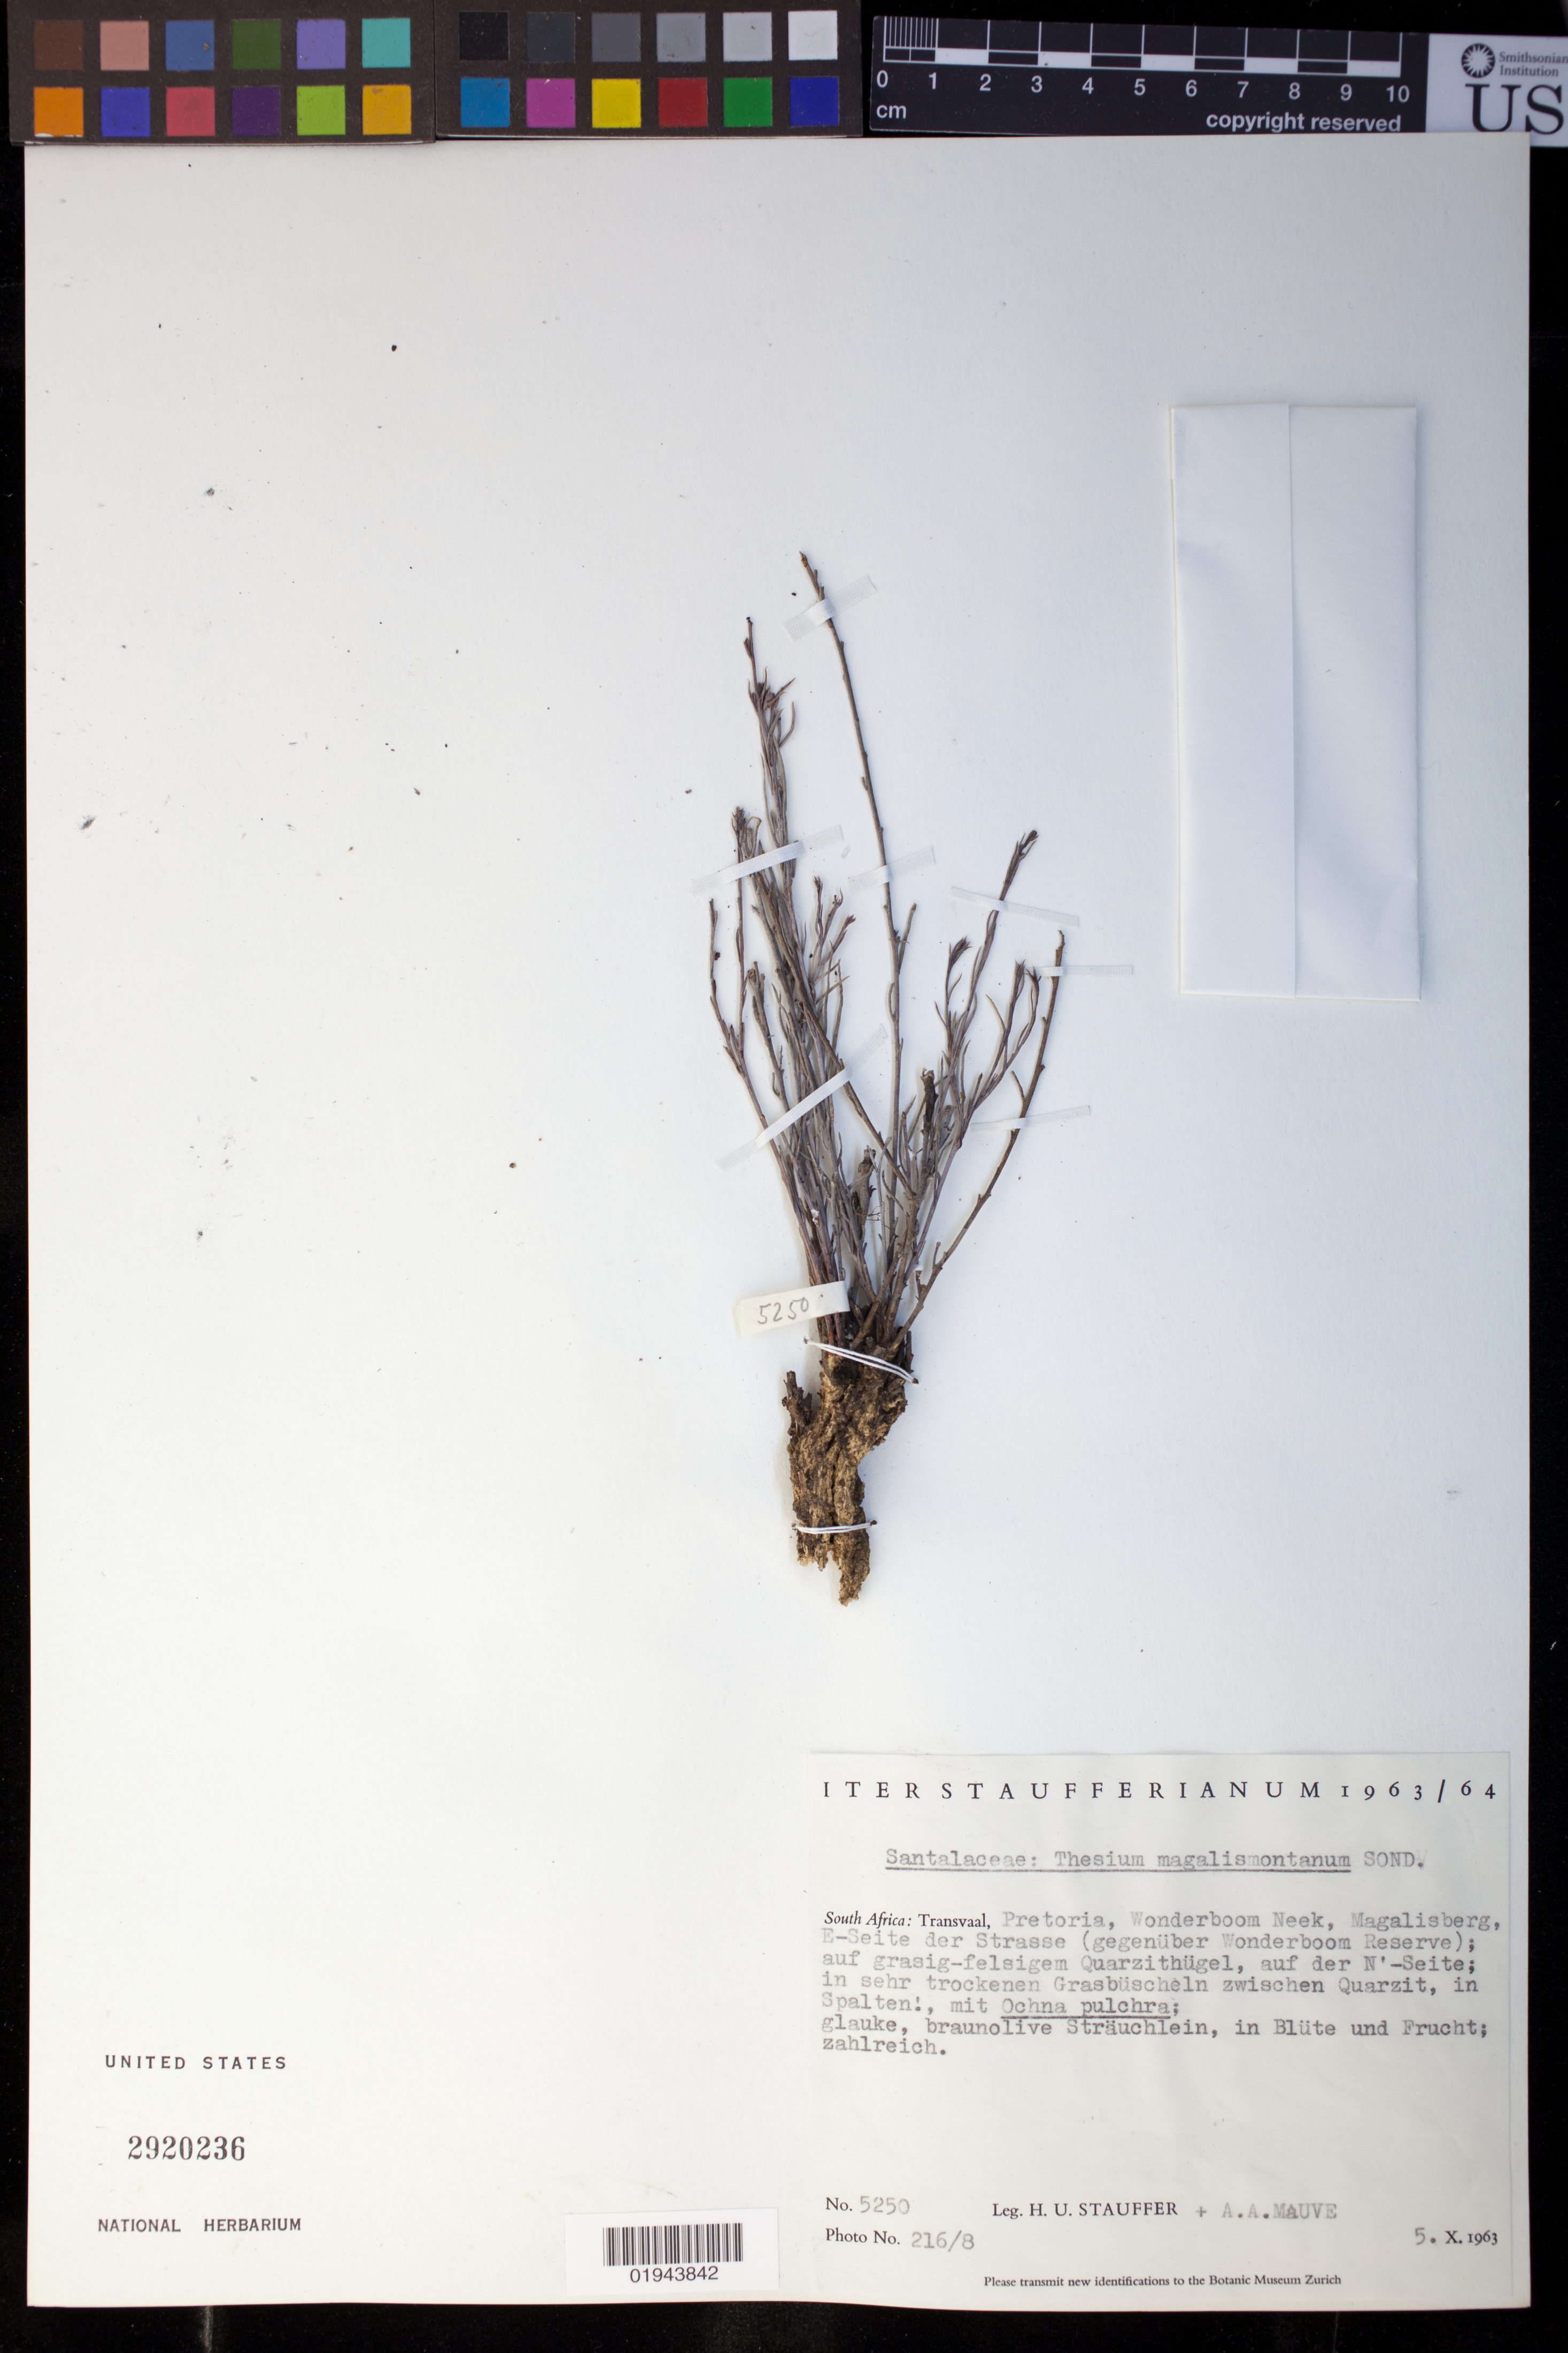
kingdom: Plantae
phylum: Tracheophyta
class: Magnoliopsida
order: Santalales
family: Thesiaceae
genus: Thesium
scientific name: Thesium magalismontanum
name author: Sond.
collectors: H. U. Stauffer & A. Mauve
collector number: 5250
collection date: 1963-10-05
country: South Africa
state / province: Gauteng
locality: Transval, Pretoria, Wonderboom Neek, Magalisberg, E-Seite der Strasse (gegenuber Wonderboom Reserve)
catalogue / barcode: US 2920236